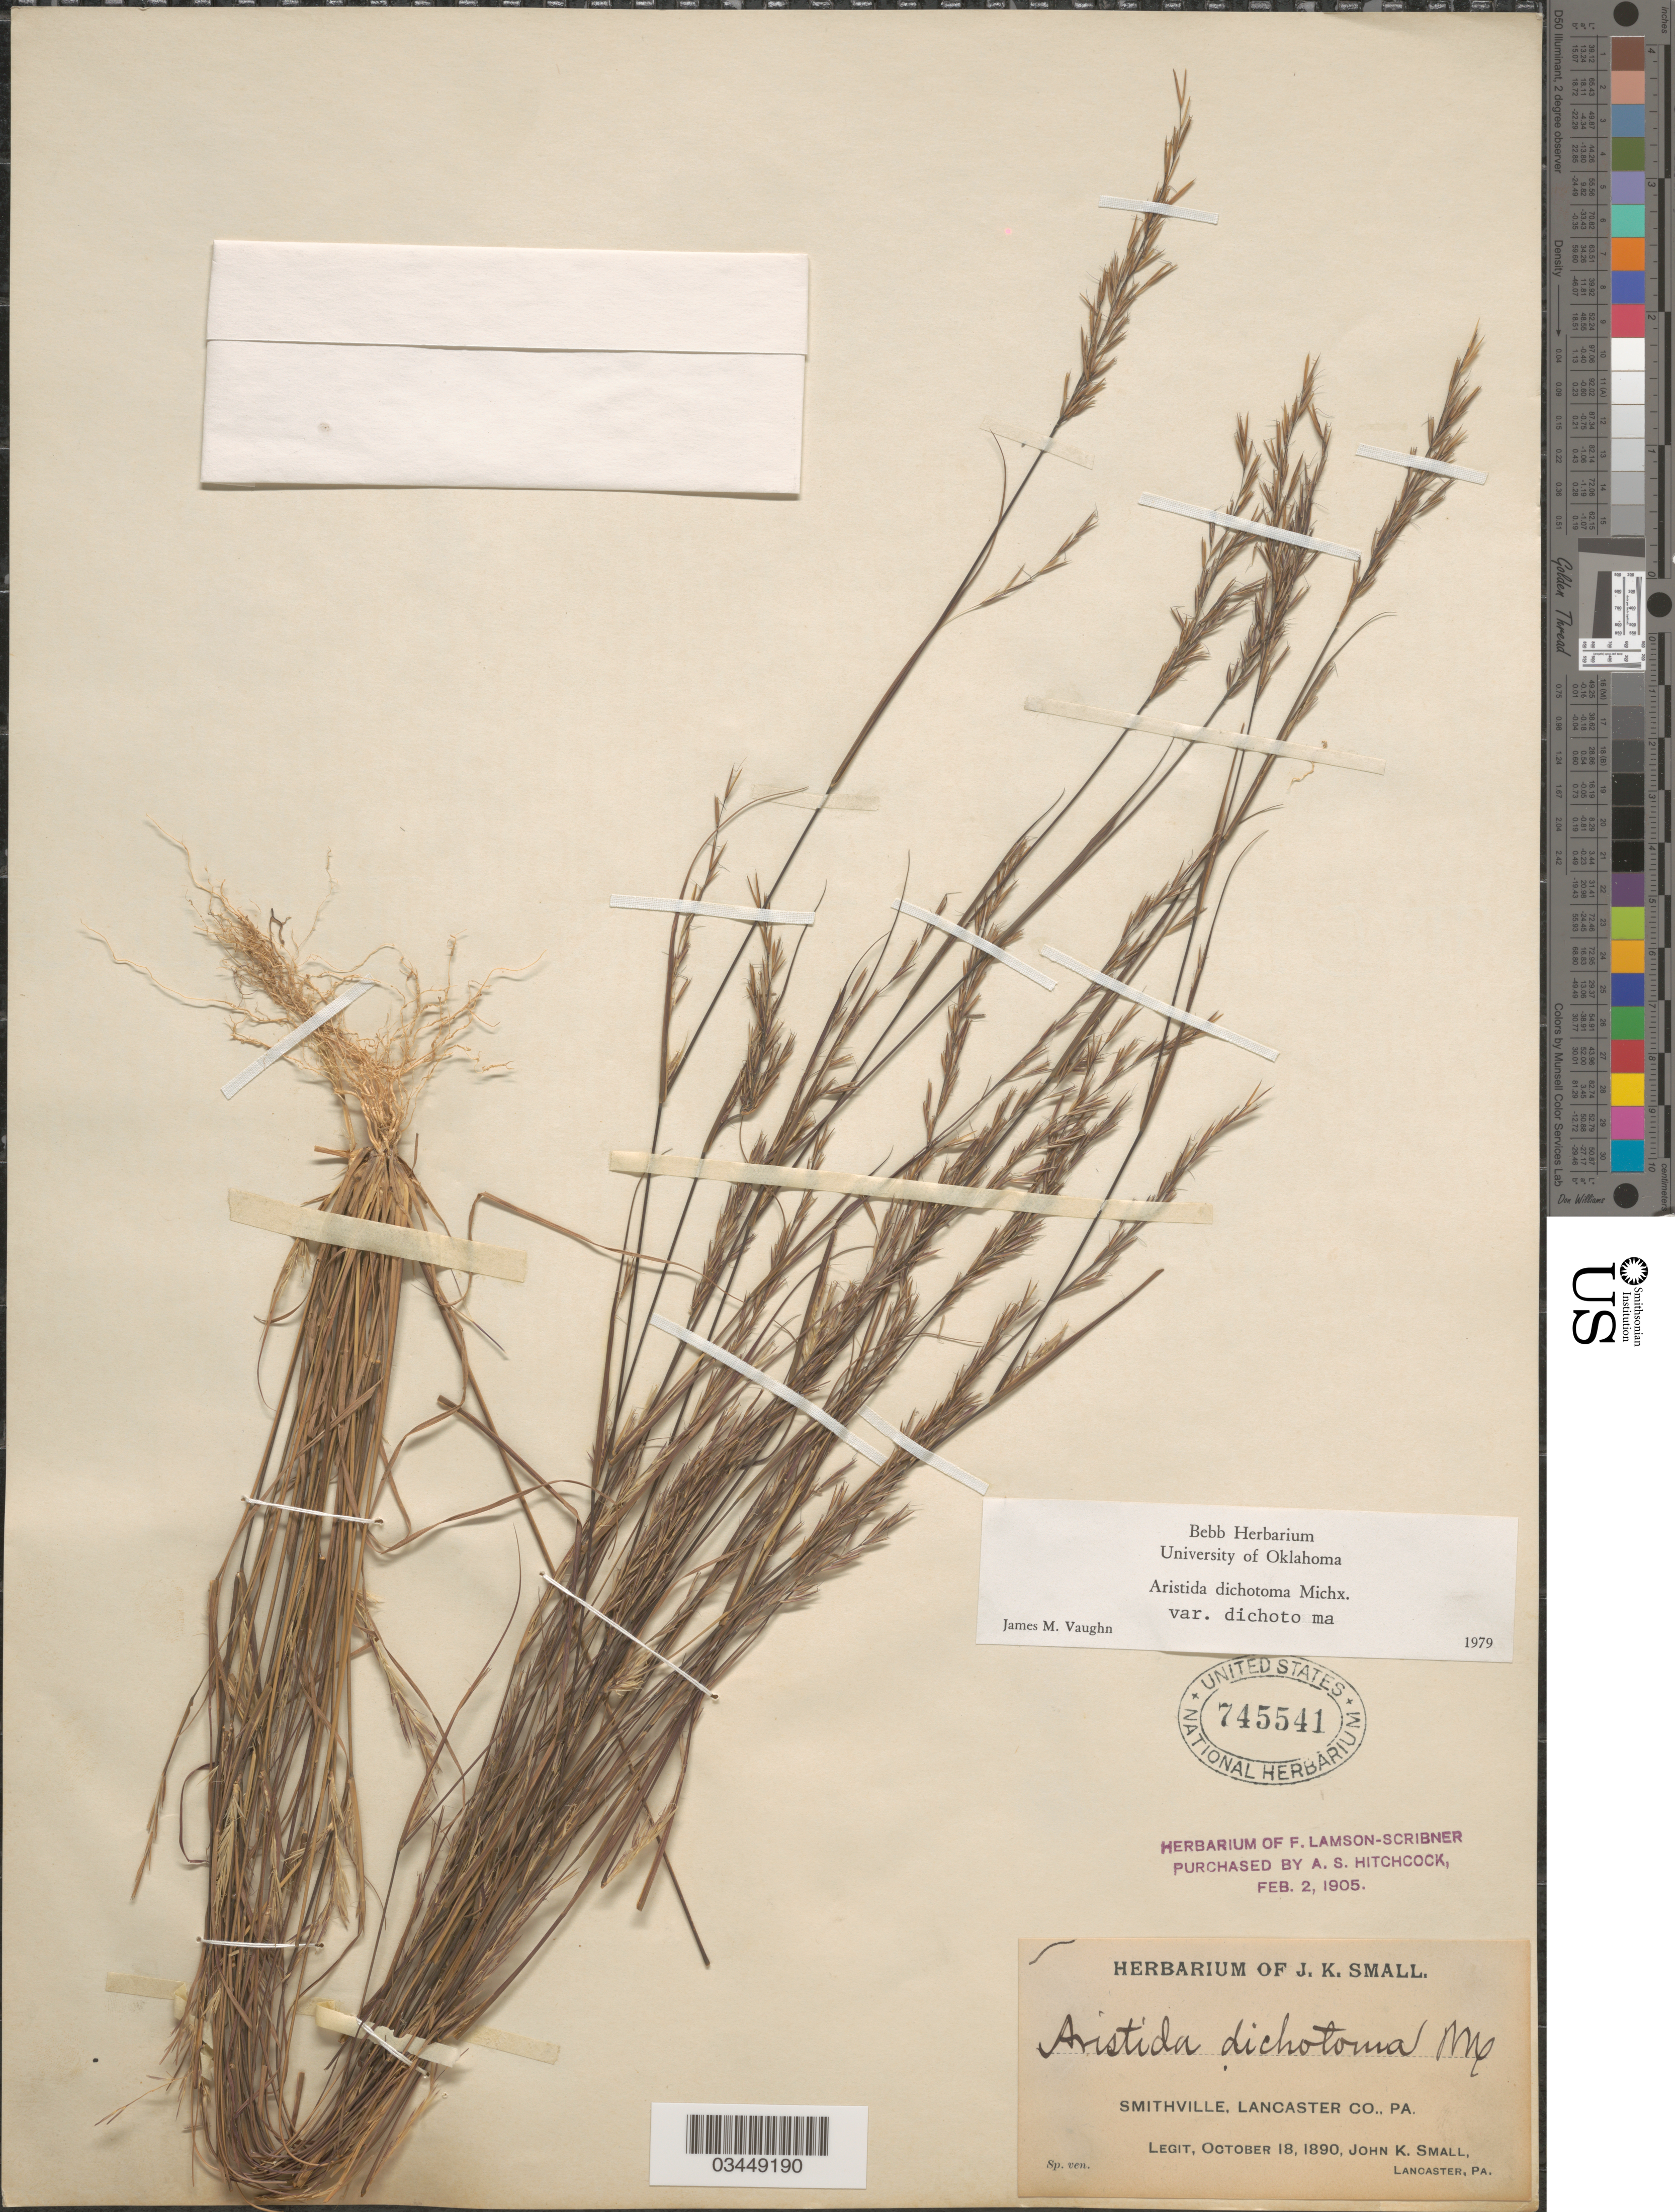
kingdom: Plantae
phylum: Tracheophyta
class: Liliopsida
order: Poales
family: Poaceae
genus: Aristida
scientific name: Aristida dichotoma var. dichotoma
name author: Michx.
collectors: J. K. Small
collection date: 1890-10-18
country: United States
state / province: Pennsylvania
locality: Smithville, Lancaster Co.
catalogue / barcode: US 745541